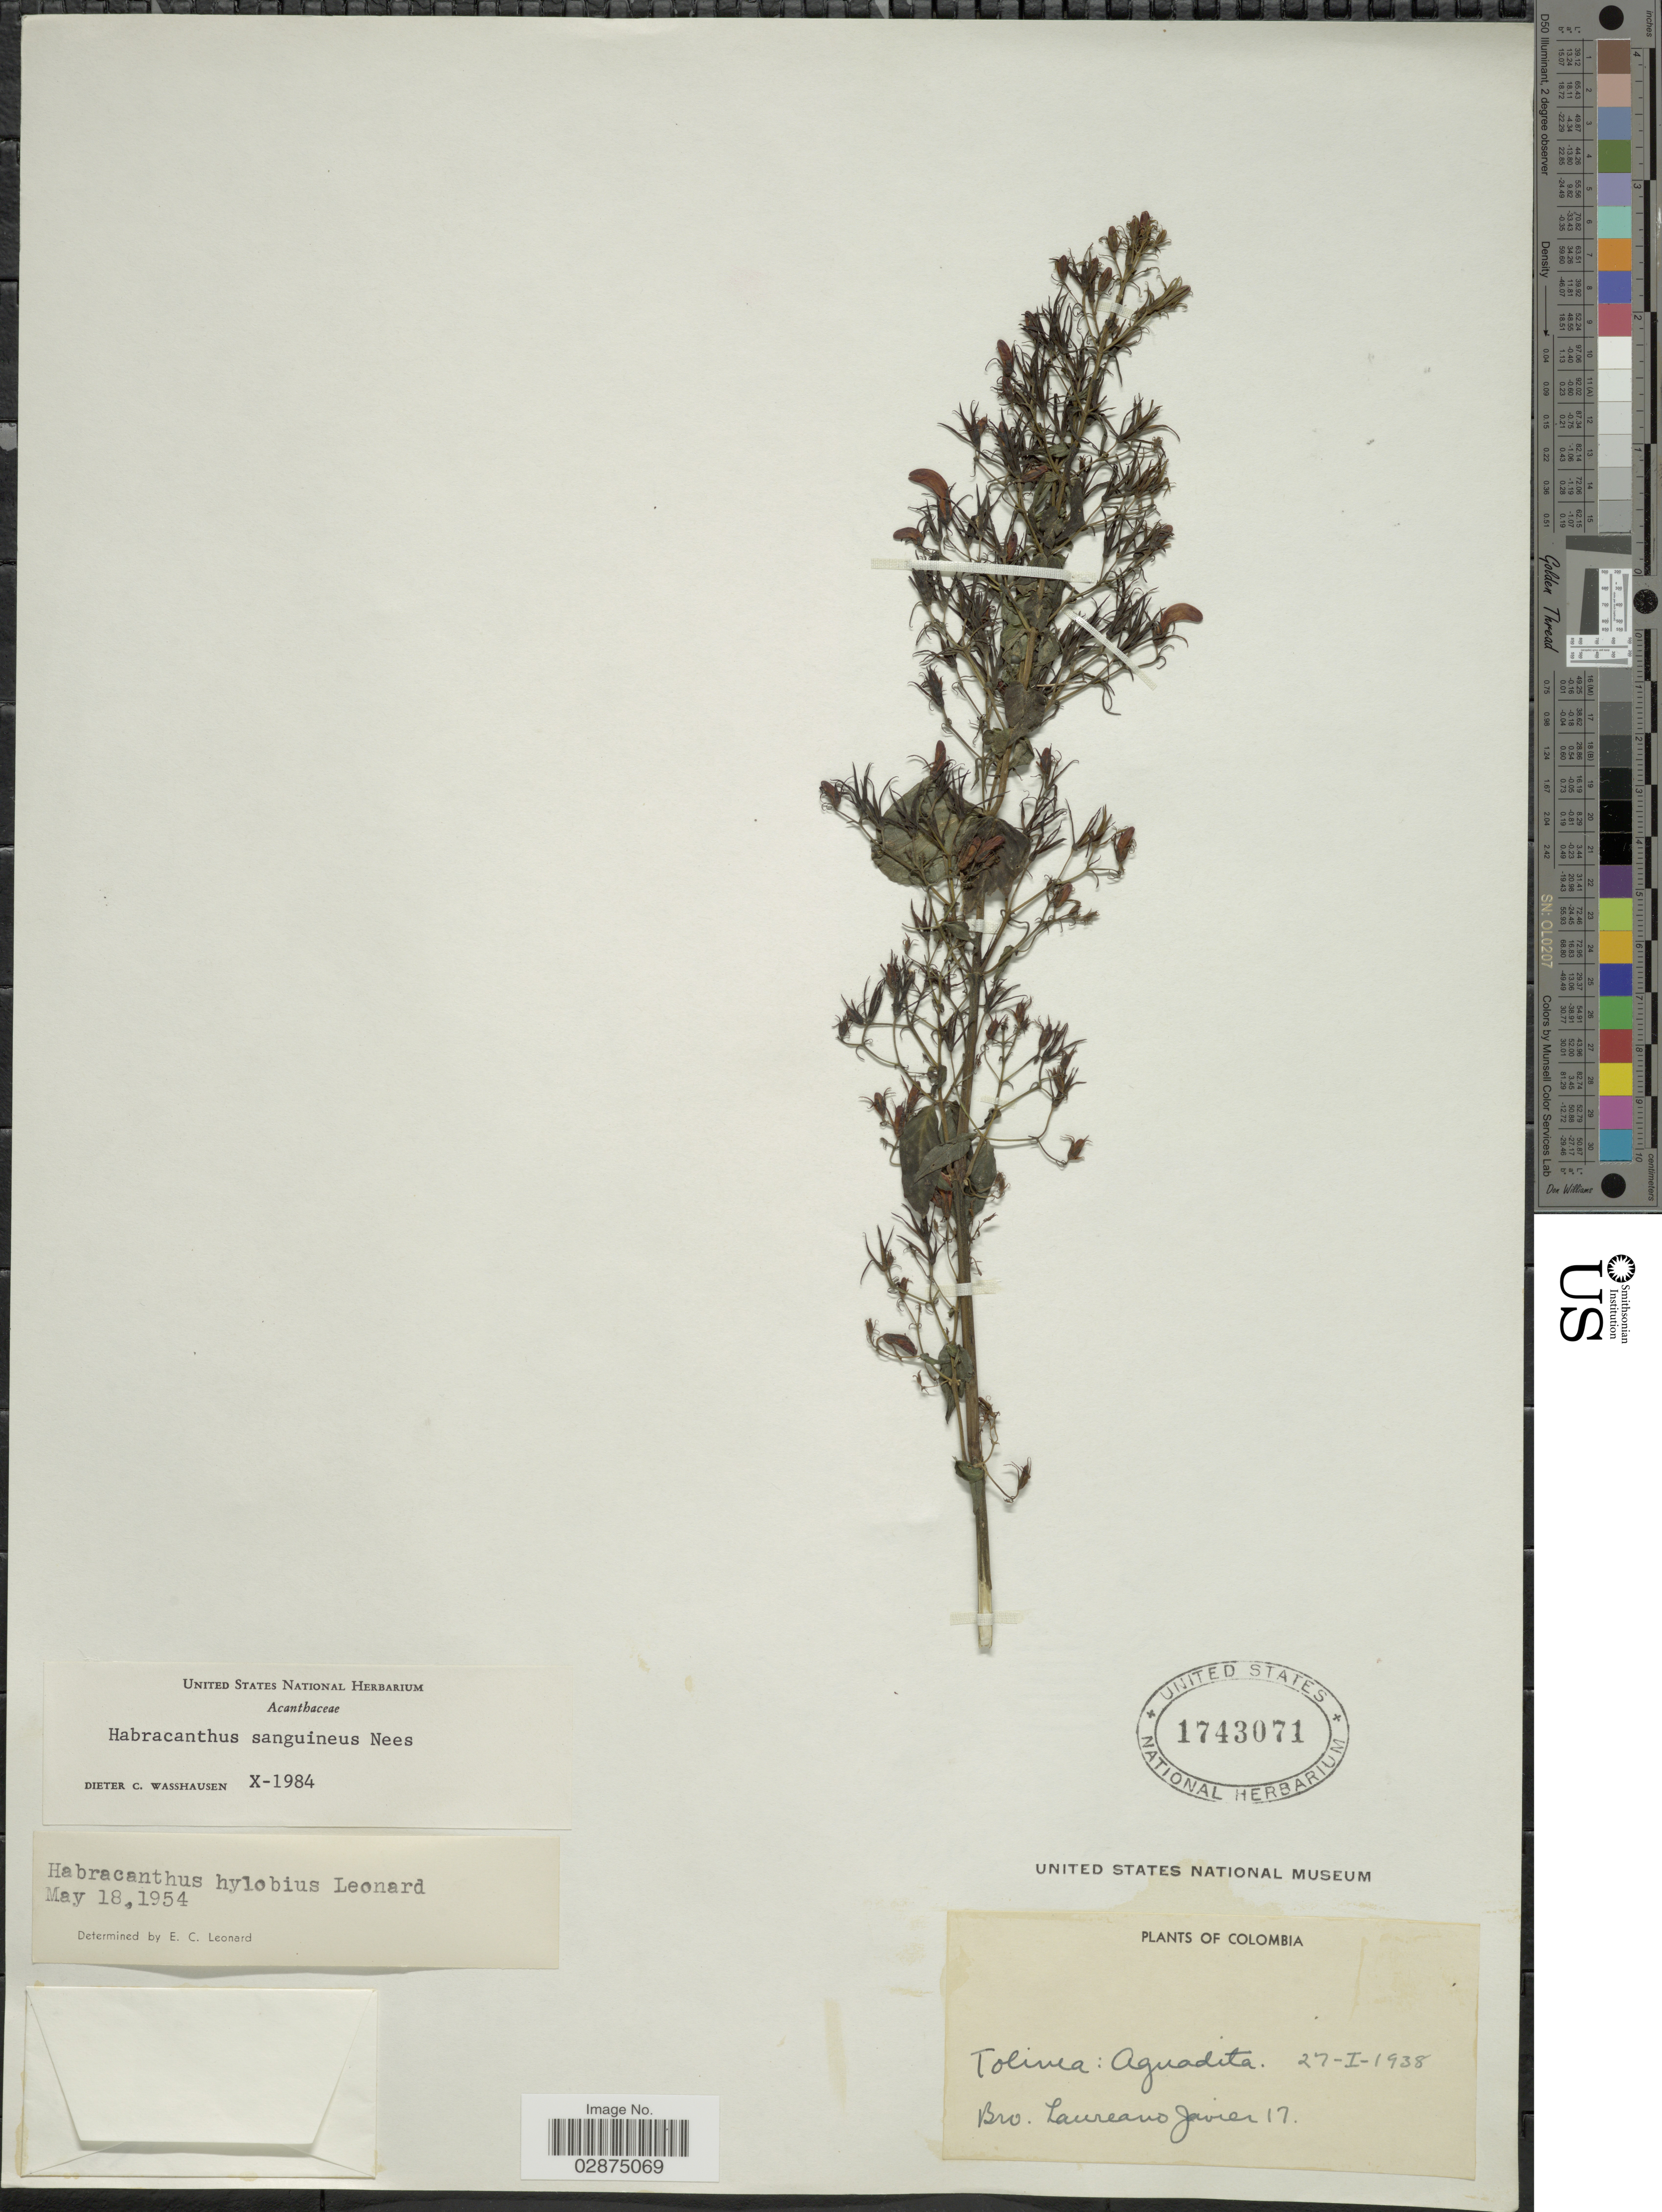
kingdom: Plantae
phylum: Tracheophyta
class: Magnoliopsida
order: Lamiales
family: Acanthaceae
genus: Habracanthus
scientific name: Habracanthus sanguineus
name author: Nees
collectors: L. Javier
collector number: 17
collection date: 1938-01-27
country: Colombia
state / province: Tolima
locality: Aguadita.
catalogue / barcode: US 1743071